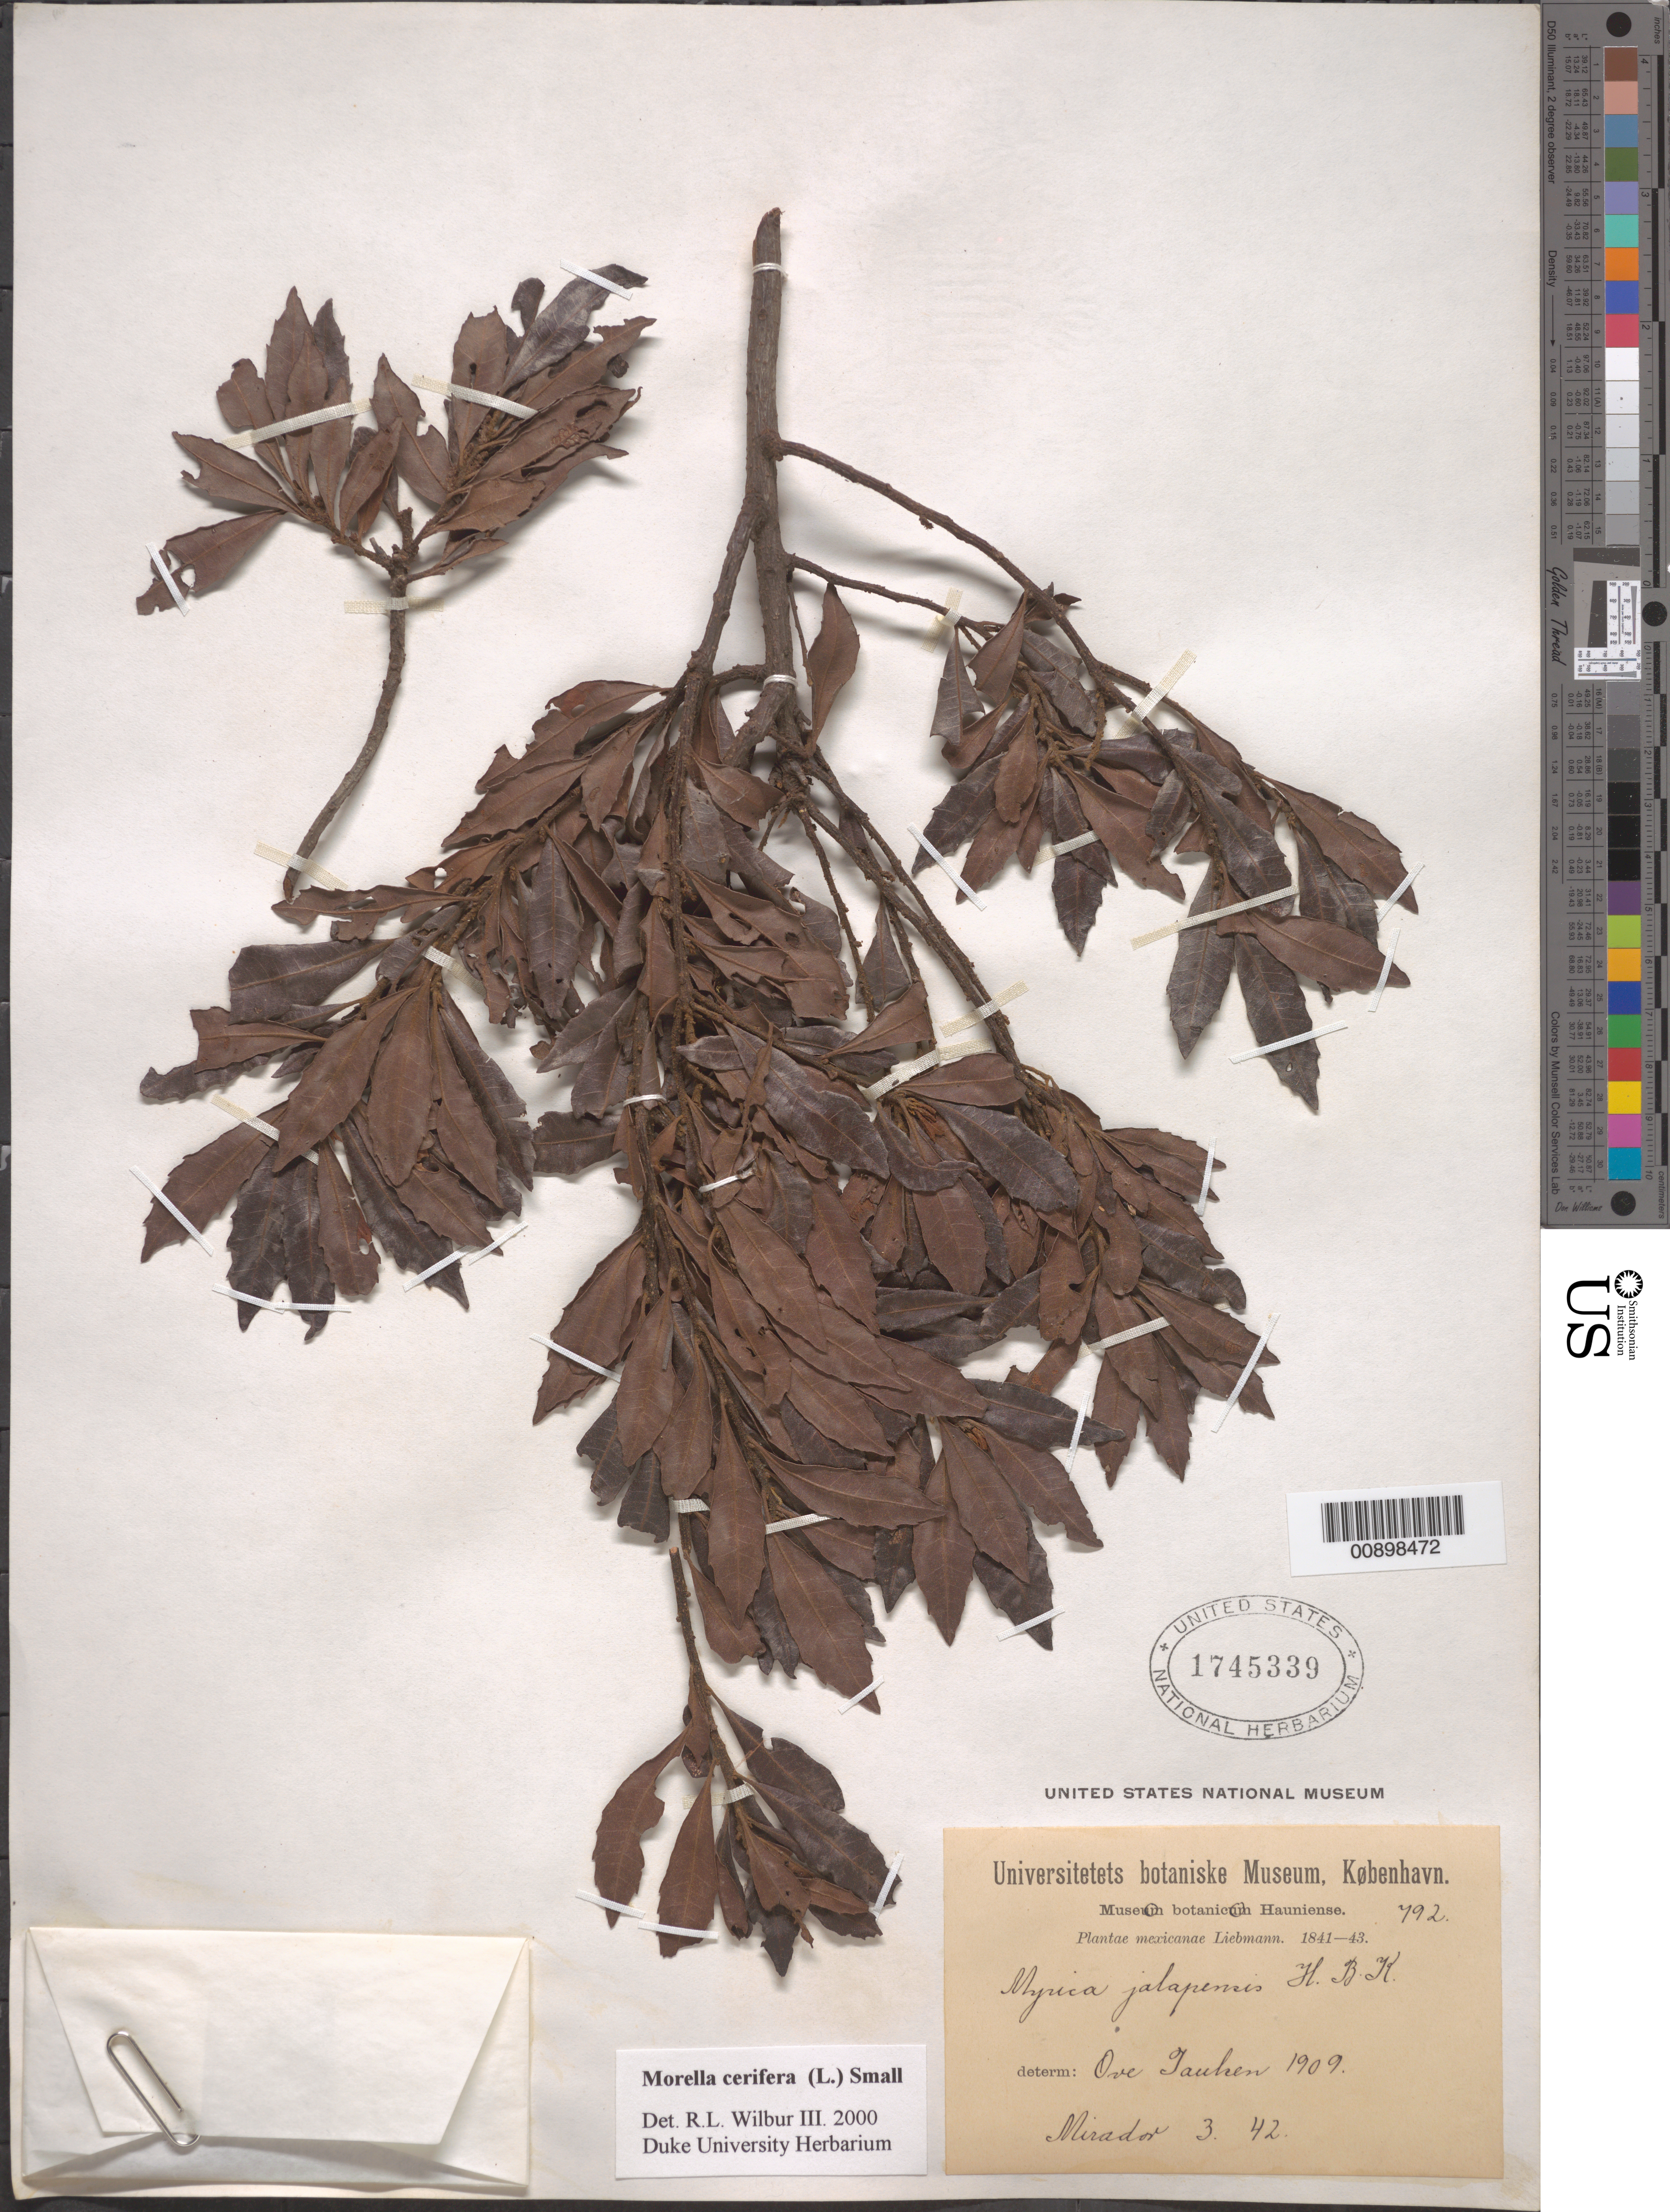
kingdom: Plantae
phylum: Tracheophyta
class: Magnoliopsida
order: Fagales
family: Myricaceae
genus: Morella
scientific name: Morella cerifera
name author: (L.) Small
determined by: Wilbur, R. L.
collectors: F. M. Liebmann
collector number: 792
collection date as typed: Mar 1842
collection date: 1842-03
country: Mexico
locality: Mirador.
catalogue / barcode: US 1745339